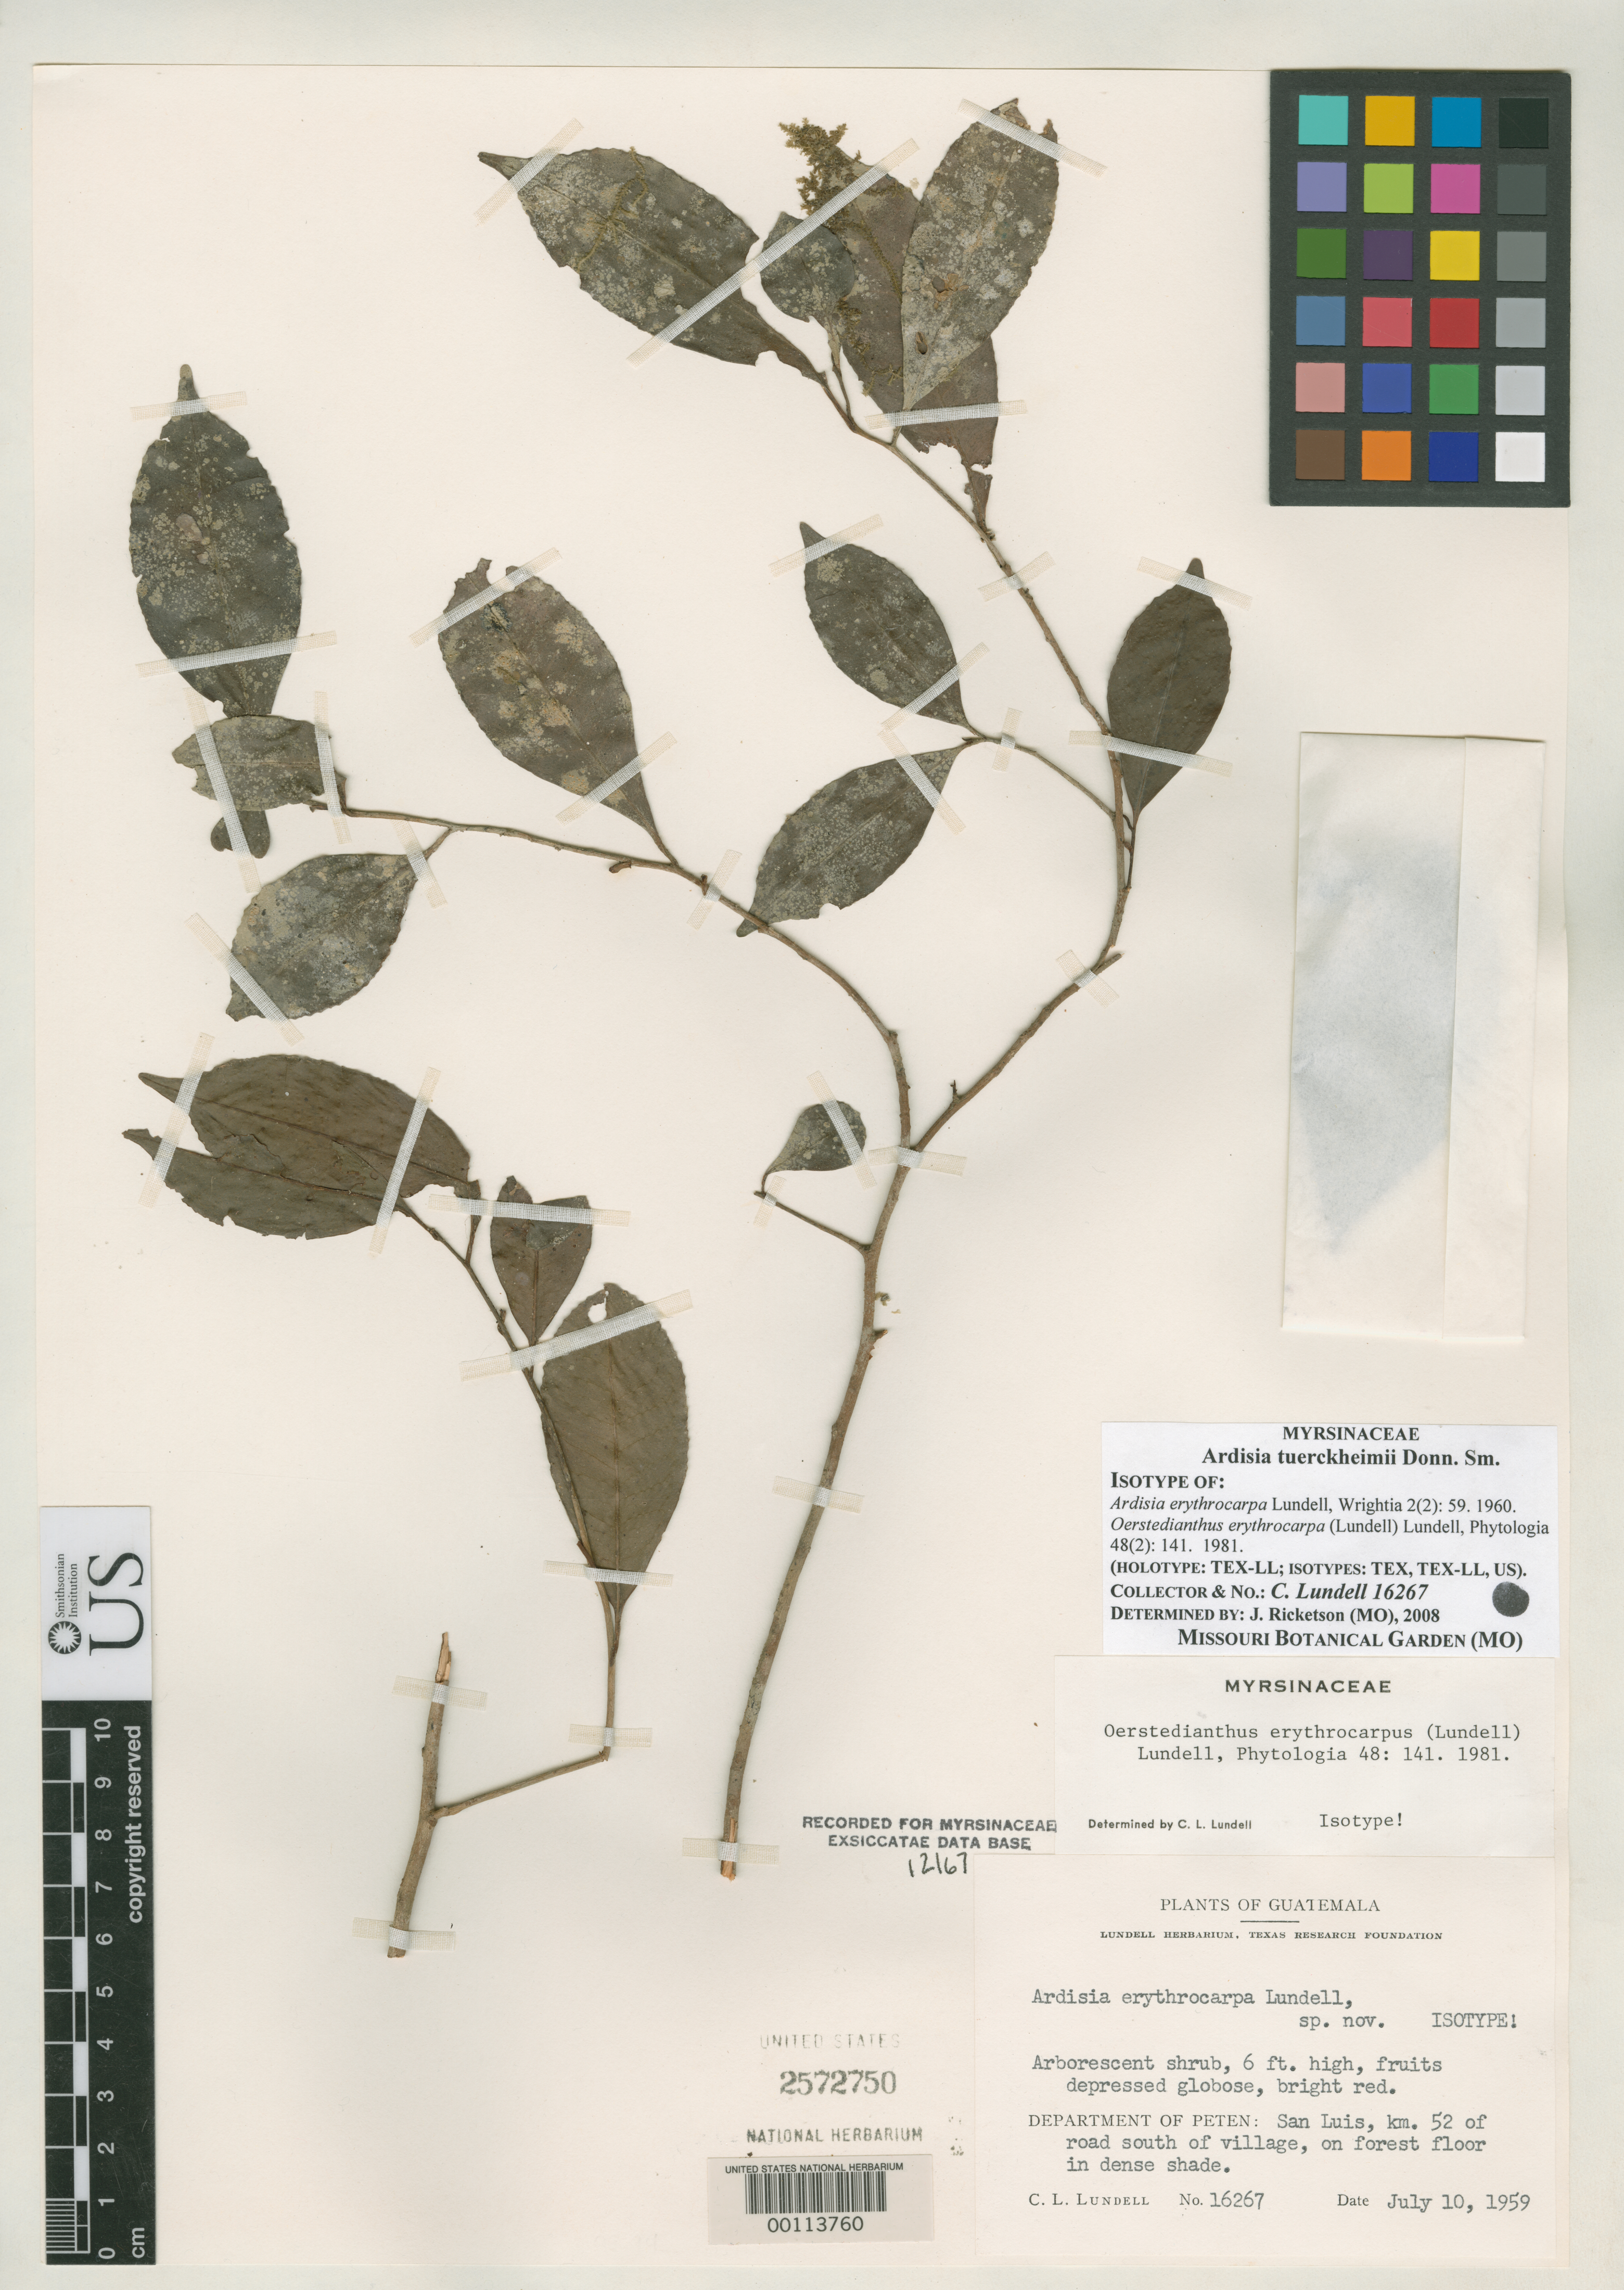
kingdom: Plantae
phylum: Tracheophyta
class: Magnoliopsida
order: Ericales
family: Primulaceae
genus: Ardisia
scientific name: Ardisia erythrocarpa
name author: Lundell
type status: Isotype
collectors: C. L. Lundell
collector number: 16267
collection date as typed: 10 Jul 1959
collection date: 1959-07-10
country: Guatemala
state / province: El Petén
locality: San Luis.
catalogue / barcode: US 2572750